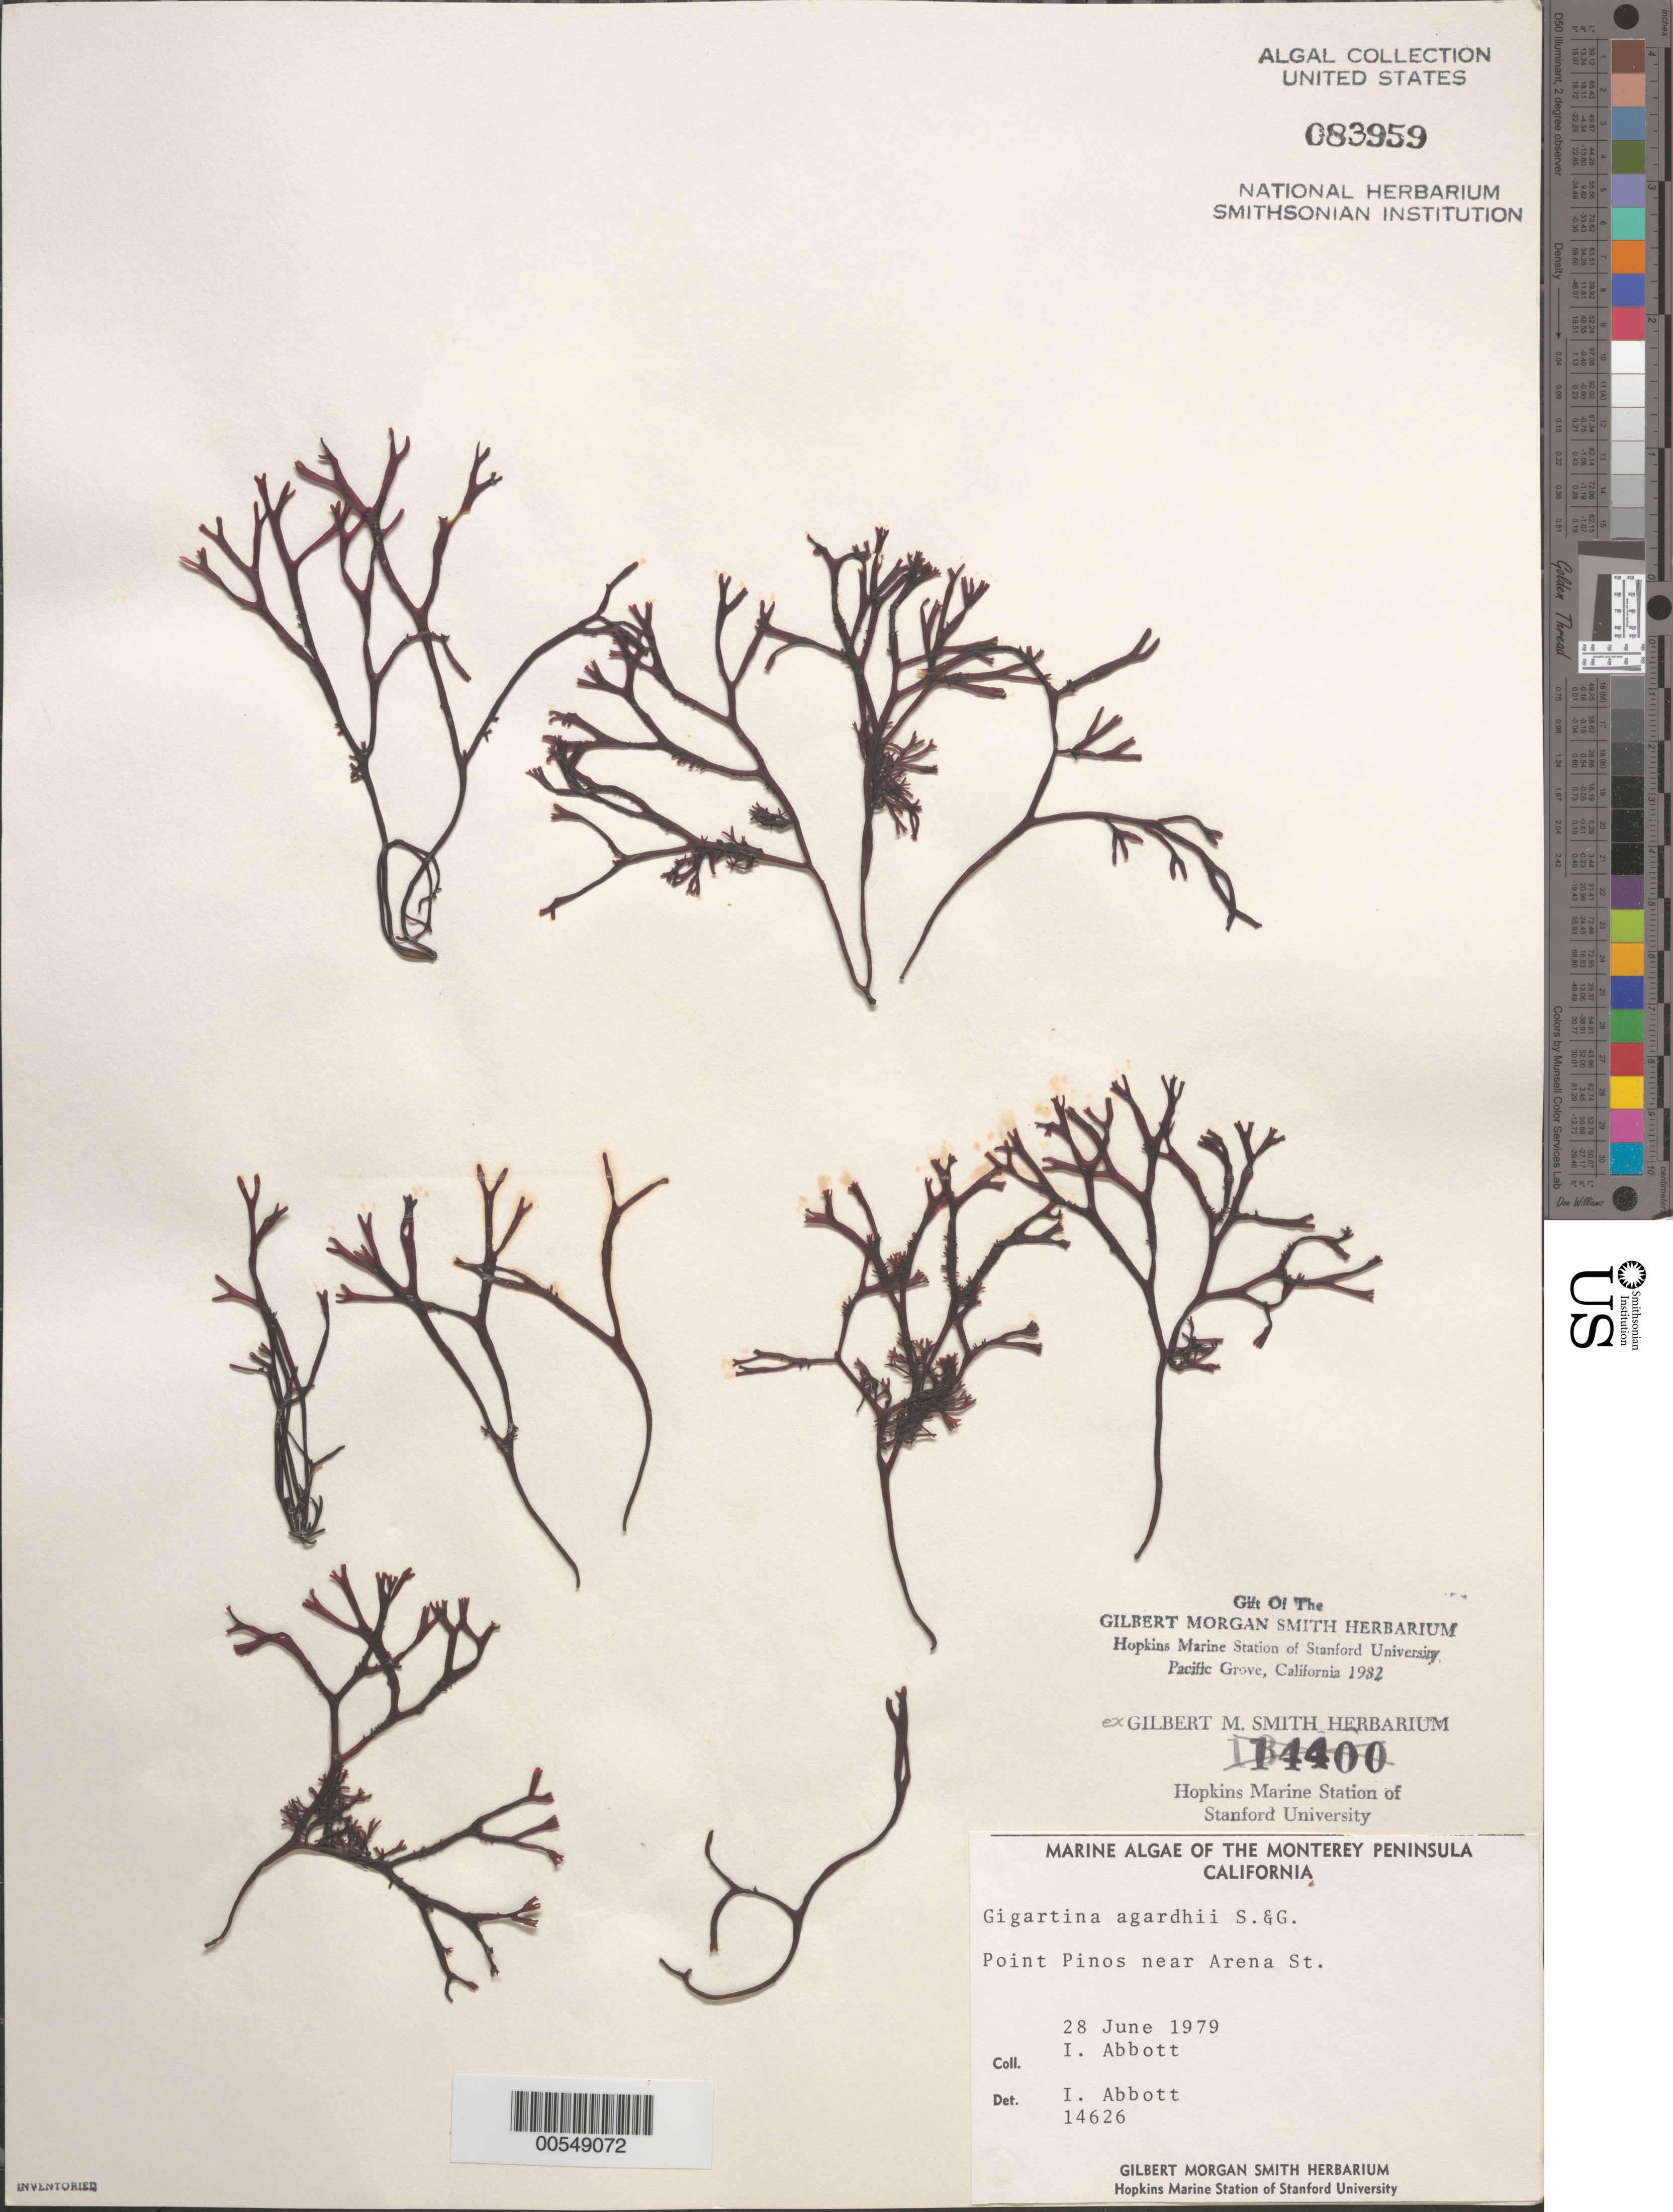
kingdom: Plantae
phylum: Rhodophyta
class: Florideophyceae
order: Gigartinales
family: Phyllophoraceae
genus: Mastocarpus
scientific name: Mastocarpus agardhii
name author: (Setchell & N.L. Gardner) S.C. Lindstrom et al.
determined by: Algae name updating Project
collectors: I. A. Abbott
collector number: IAA 14626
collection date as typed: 28 Jun 1979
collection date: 1979-06-28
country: United States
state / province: California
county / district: Monterey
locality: Point Pinos, near Arena Street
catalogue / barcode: US 83959